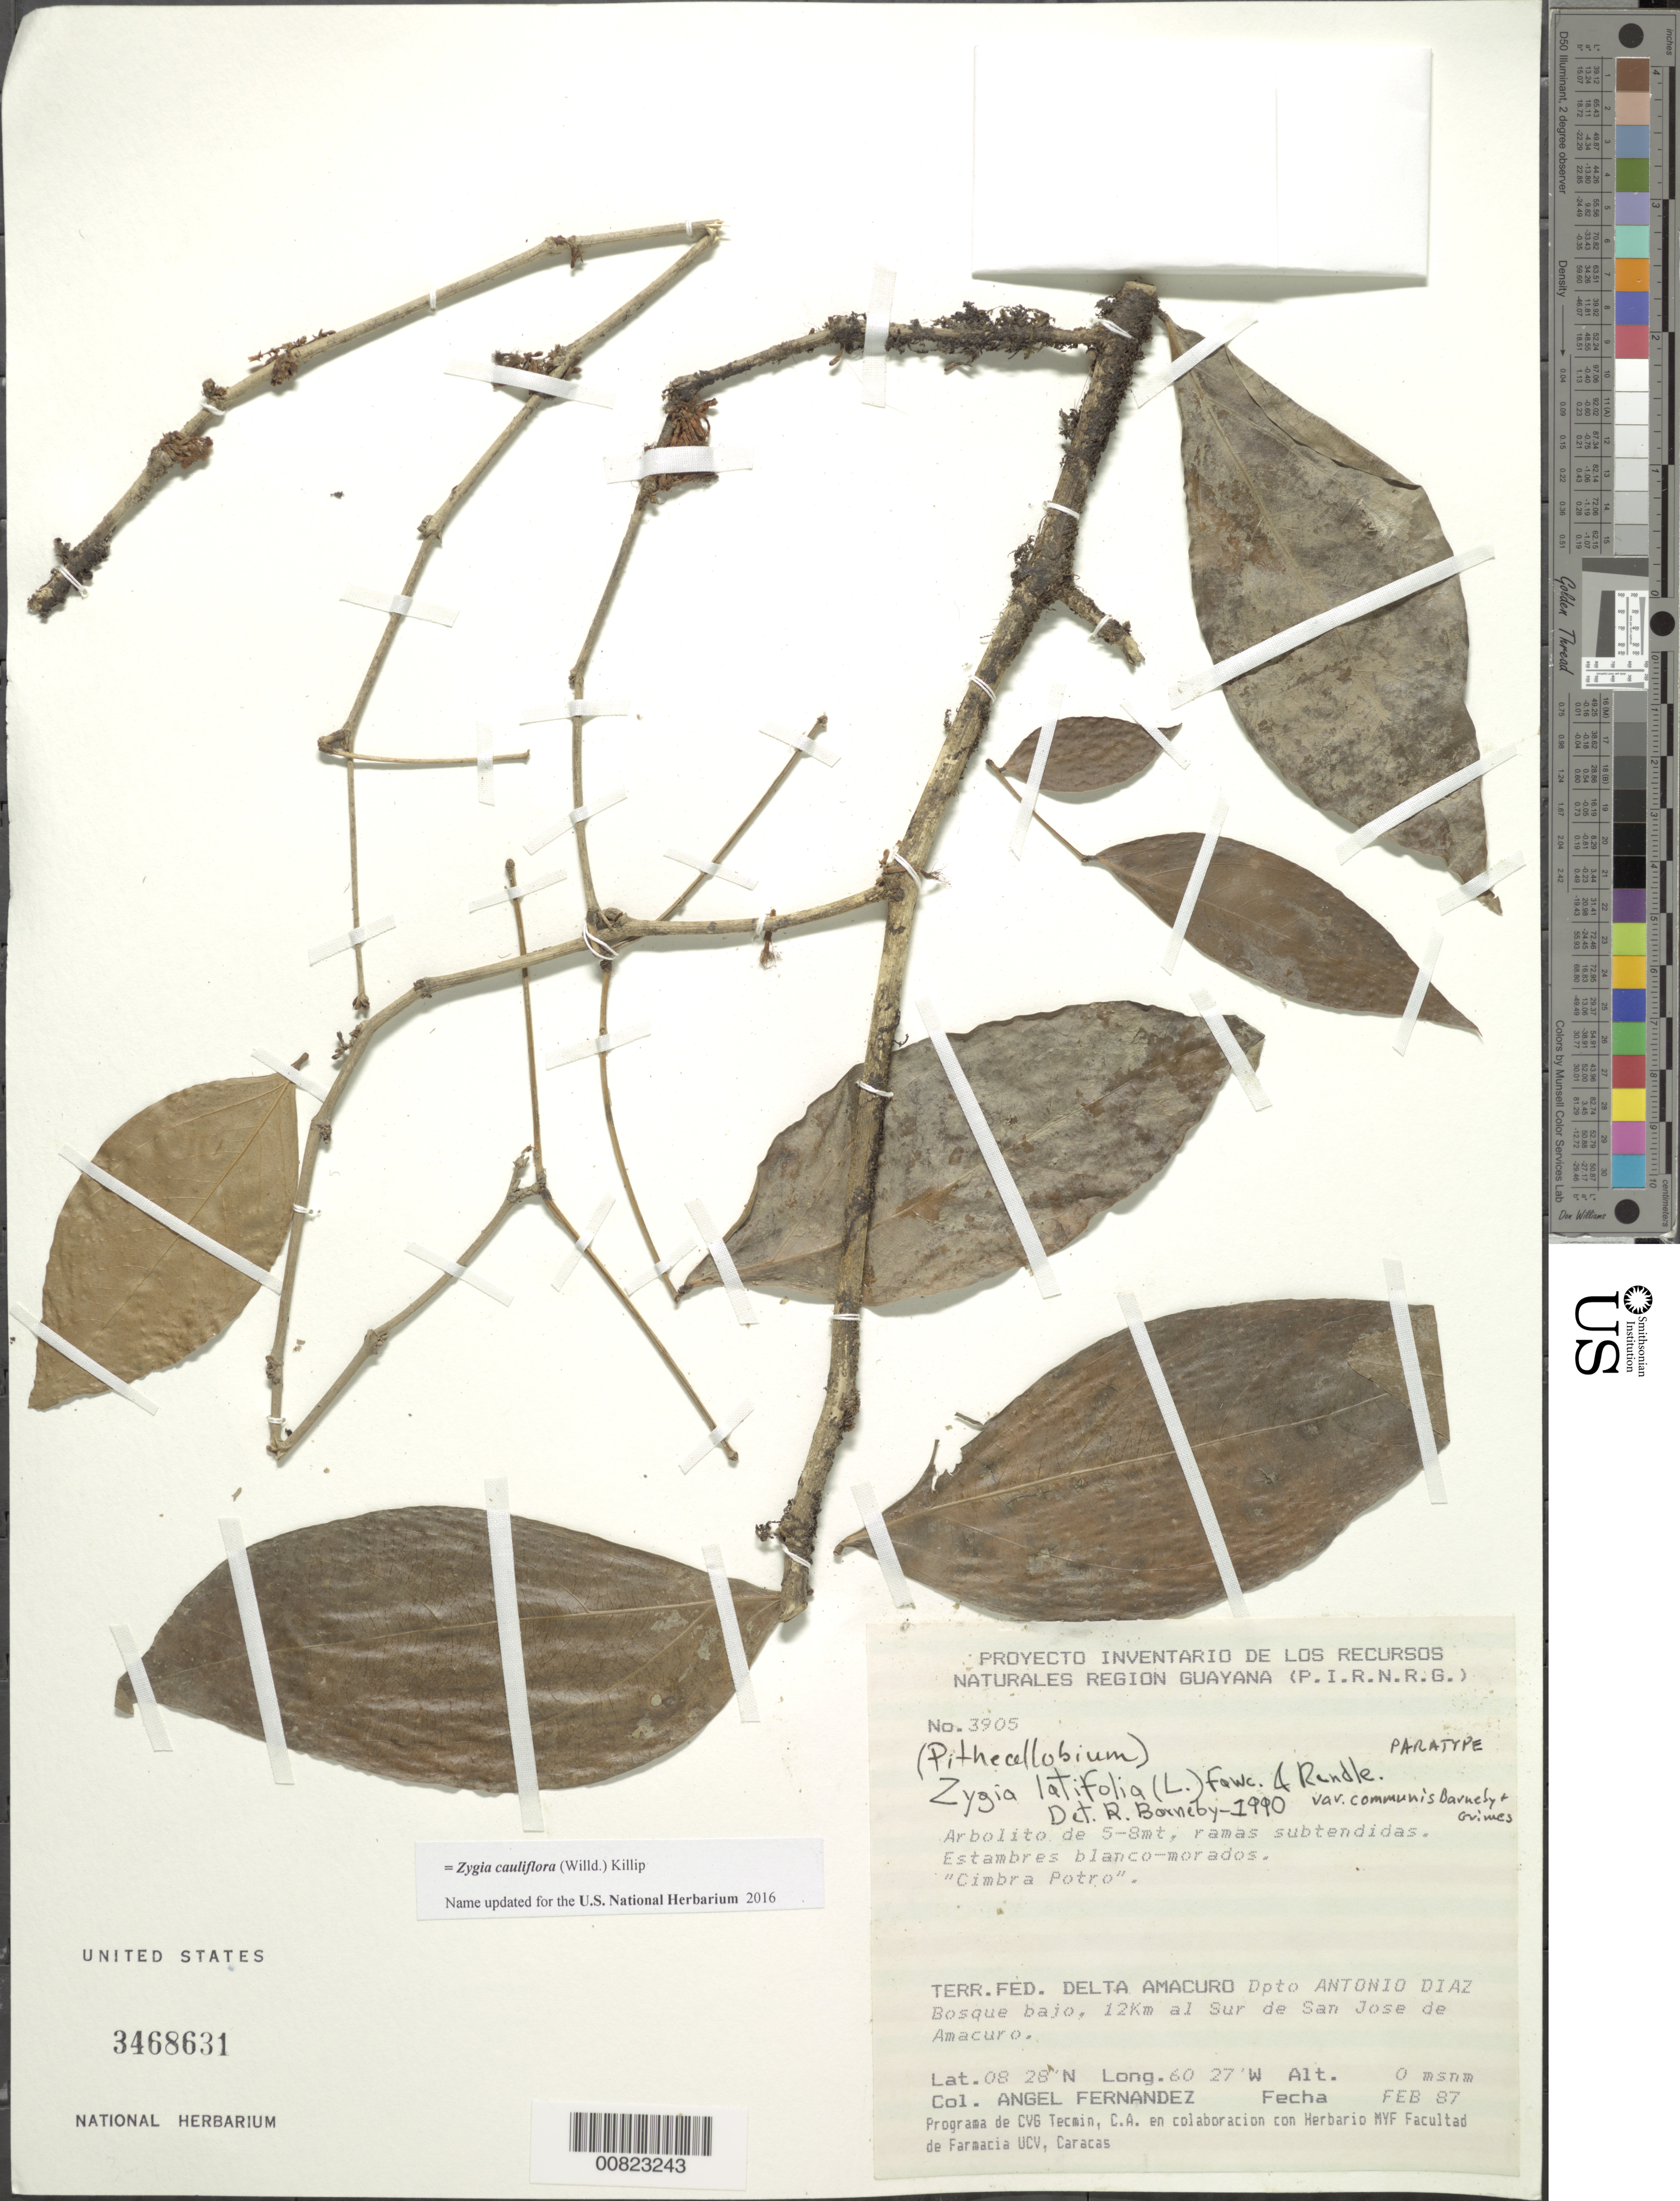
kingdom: Plantae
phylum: Tracheophyta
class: Magnoliopsida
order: Fabales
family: Fabaceae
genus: Zygia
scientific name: Zygia cauliflora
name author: (Willd.) Killip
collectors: A. Fernández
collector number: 3905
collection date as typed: Feb-87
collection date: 1987-02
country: Venezuela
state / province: Delta Amacuro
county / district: Antonio Díaz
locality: San Jose de Amacuro, 12 km S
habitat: Bosque bajo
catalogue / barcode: US 3468631